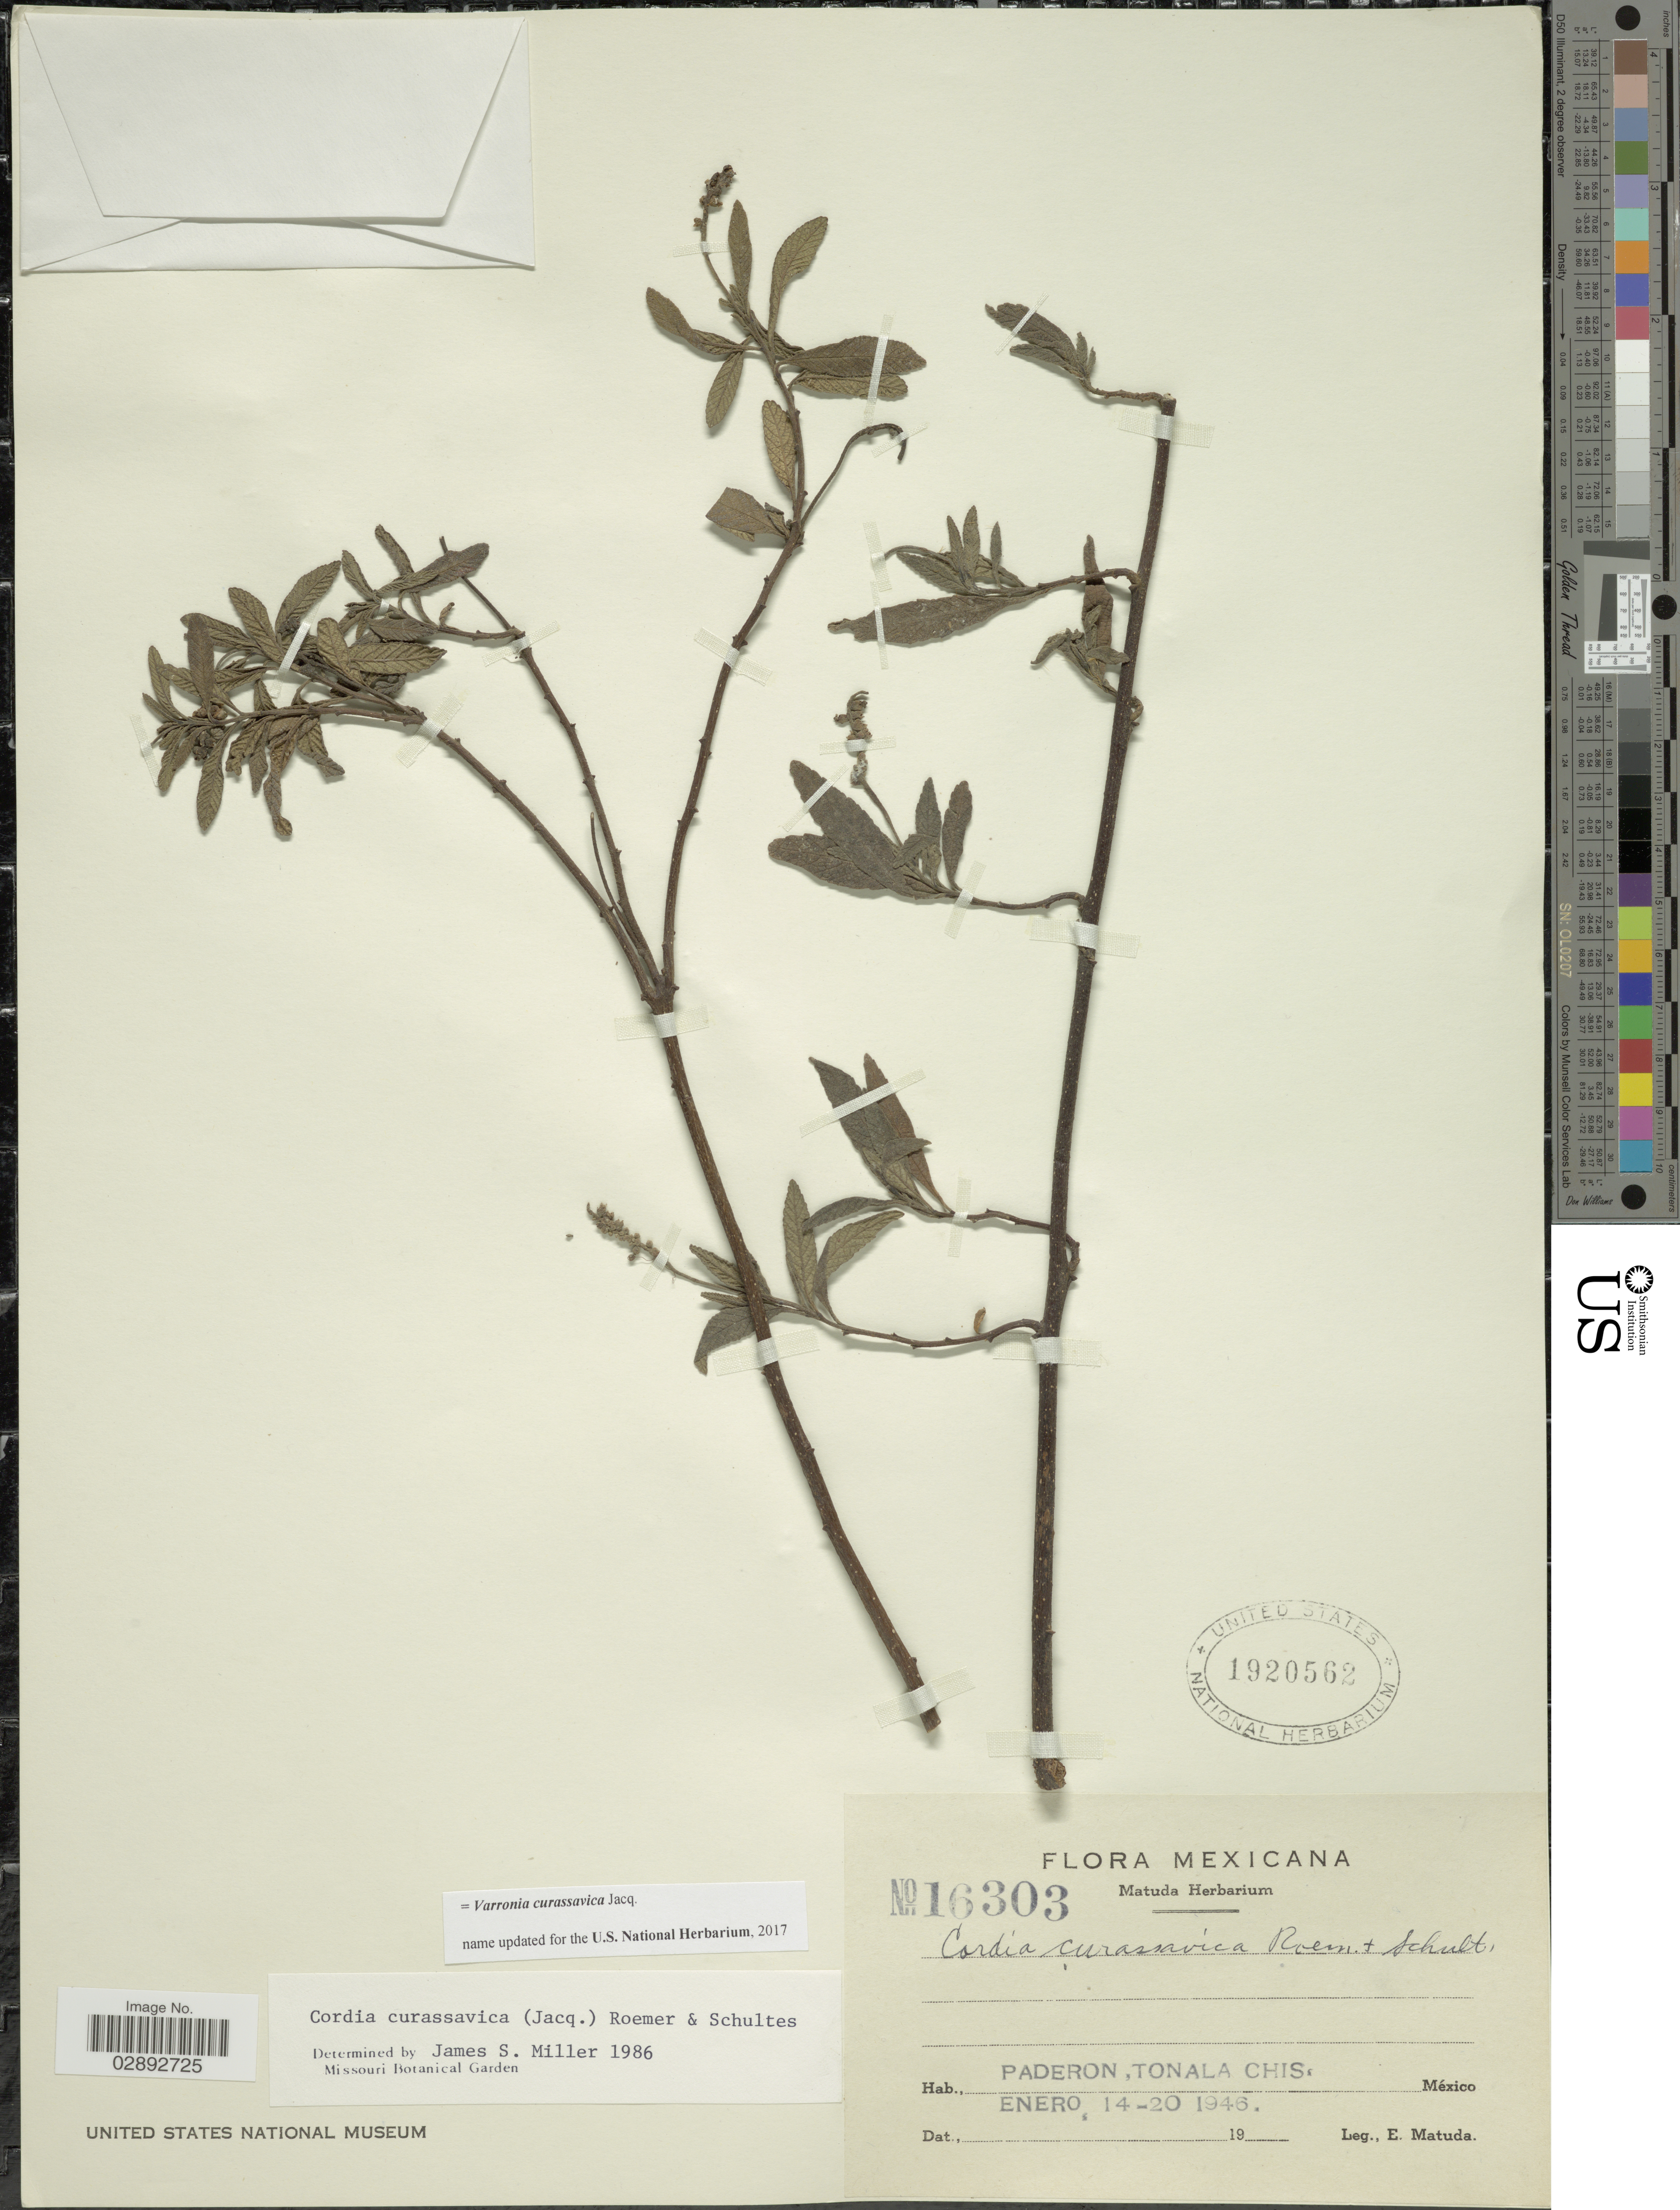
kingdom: Plantae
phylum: Tracheophyta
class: Magnoliopsida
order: Boraginales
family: Cordiaceae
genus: Varronia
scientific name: Varronia curassavica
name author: Jacq.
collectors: E. Matuda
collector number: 16303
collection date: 1946-01-14/1946-01-20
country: Mexico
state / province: Chiapas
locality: Paderon, Tonala, Chis.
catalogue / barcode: US 1920562